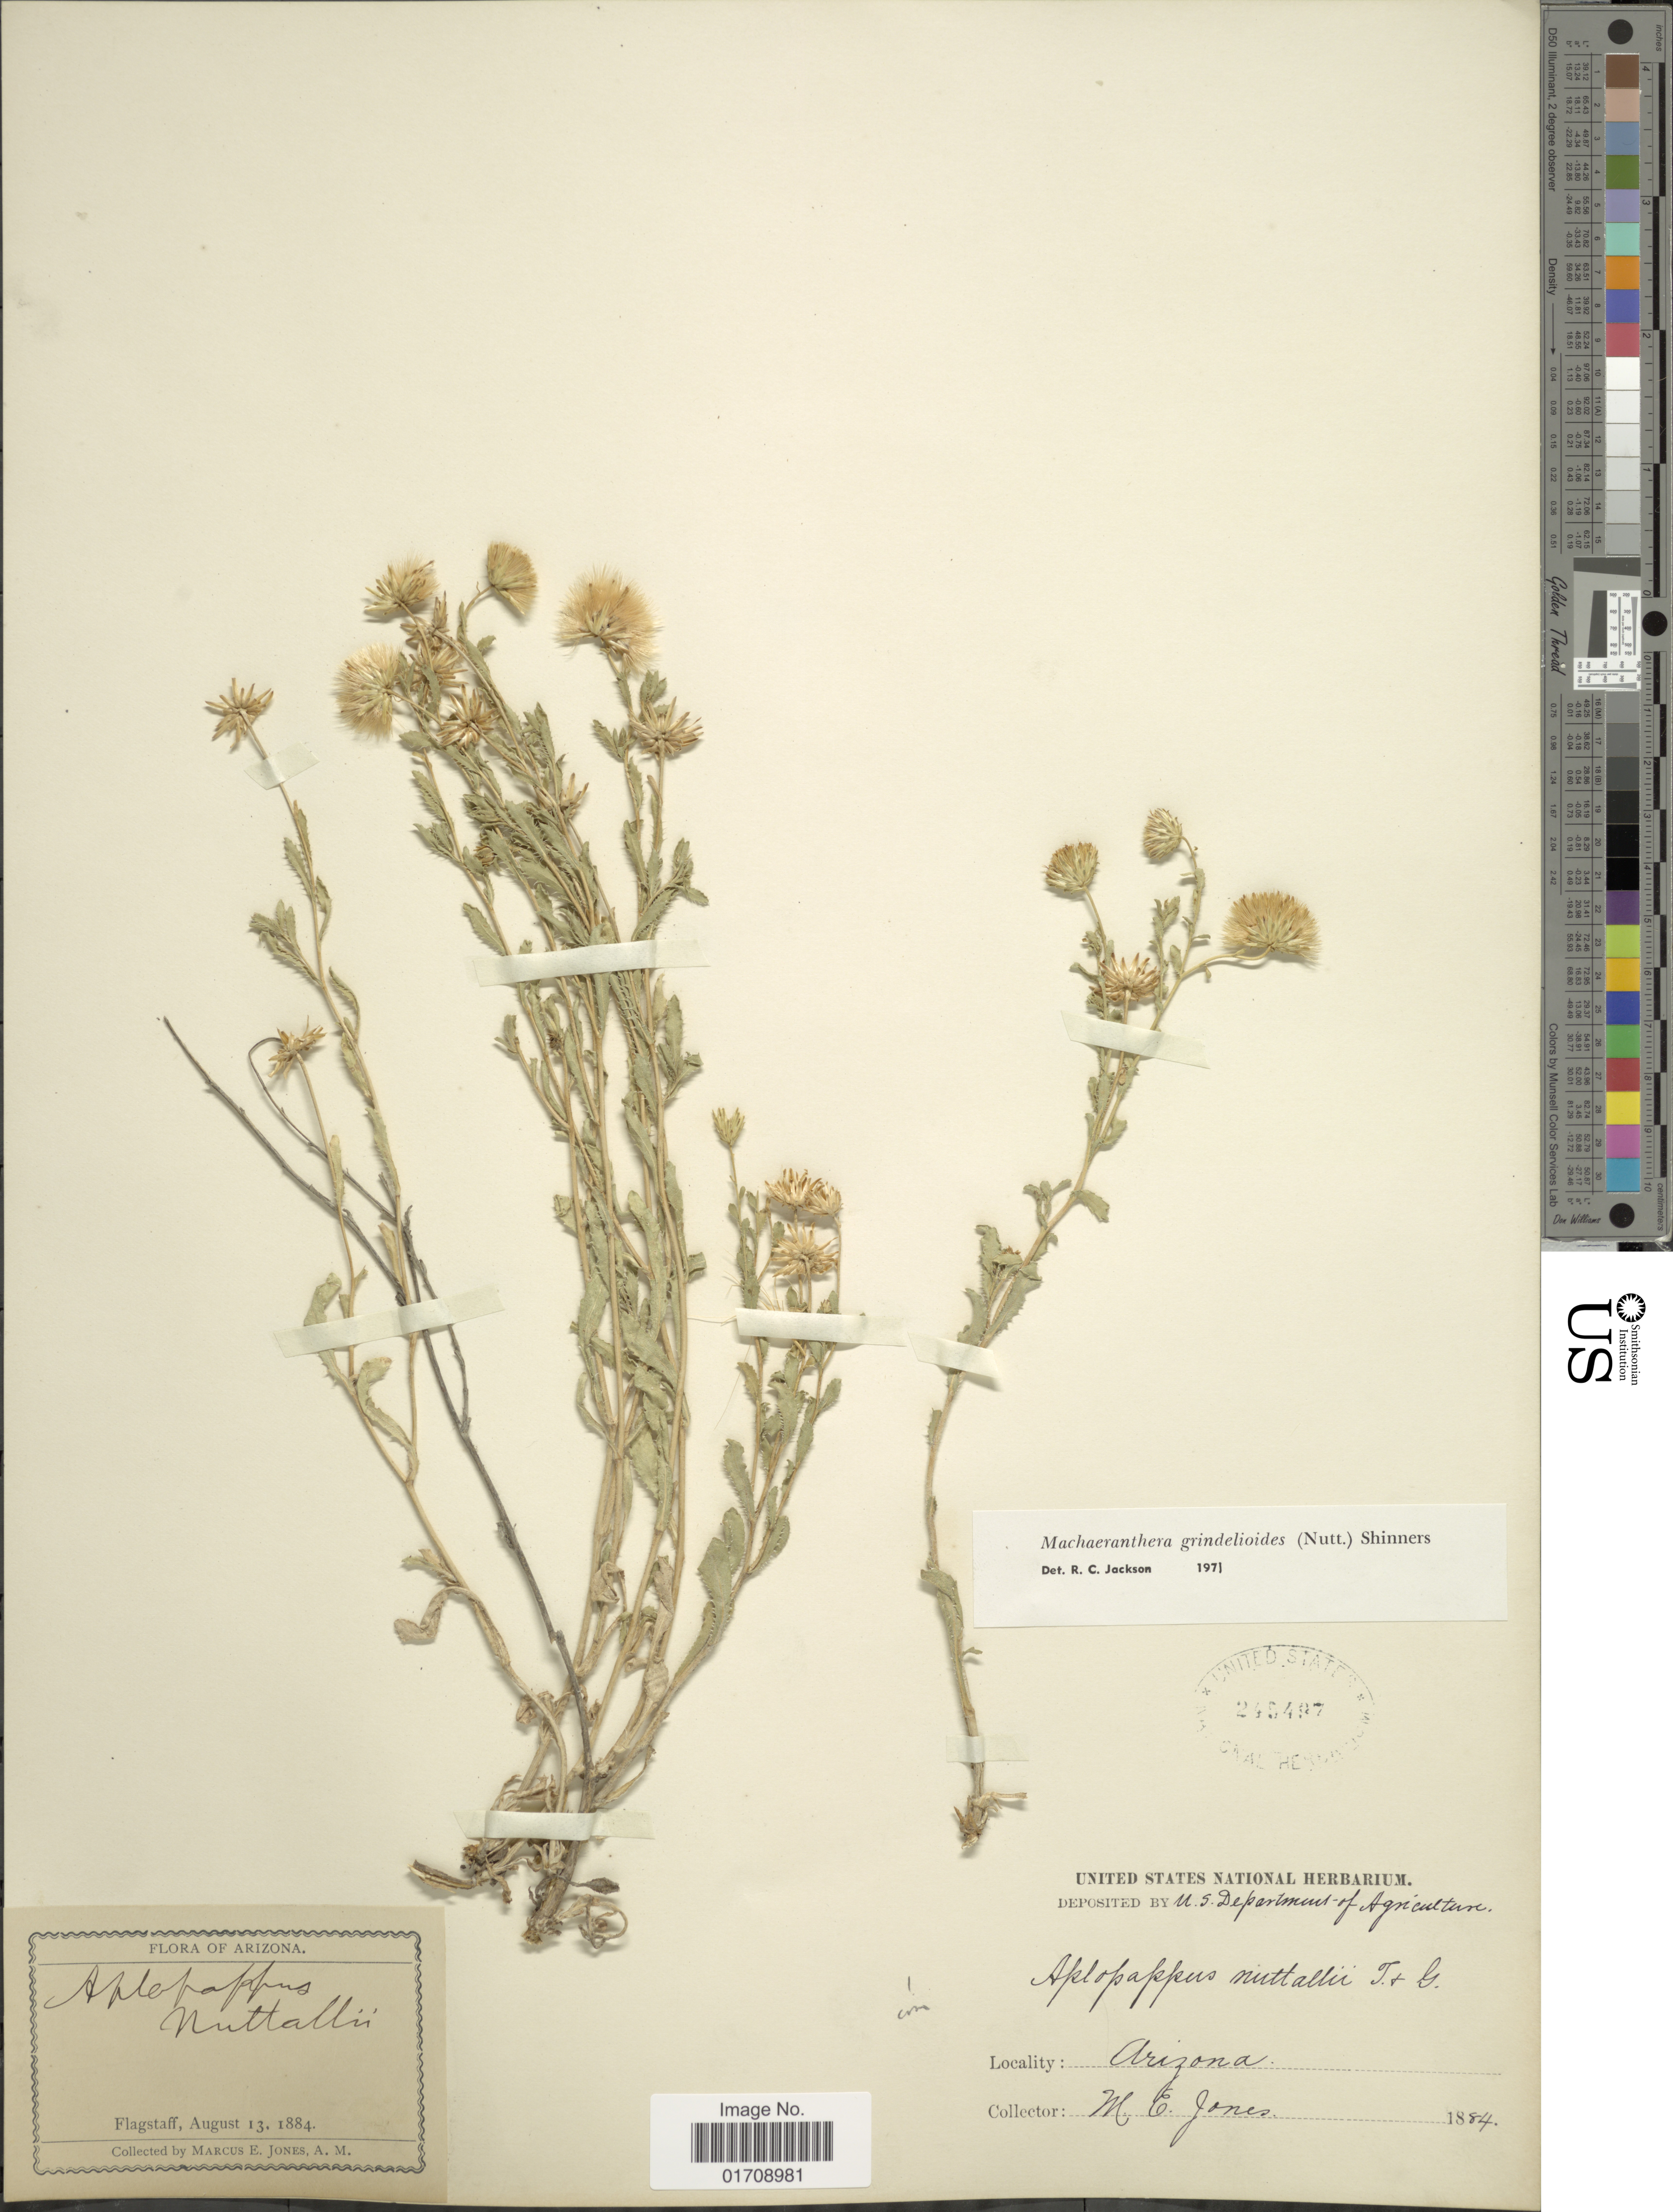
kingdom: Plantae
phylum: Tracheophyta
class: Magnoliopsida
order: Asterales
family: Asteraceae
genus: Machaeranthera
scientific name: Machaeranthera grindelioides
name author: (Nutt.) Shinners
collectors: M. E. Jones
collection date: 1884-08-13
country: United States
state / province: Arizona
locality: Flagstaff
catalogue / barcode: US 249497